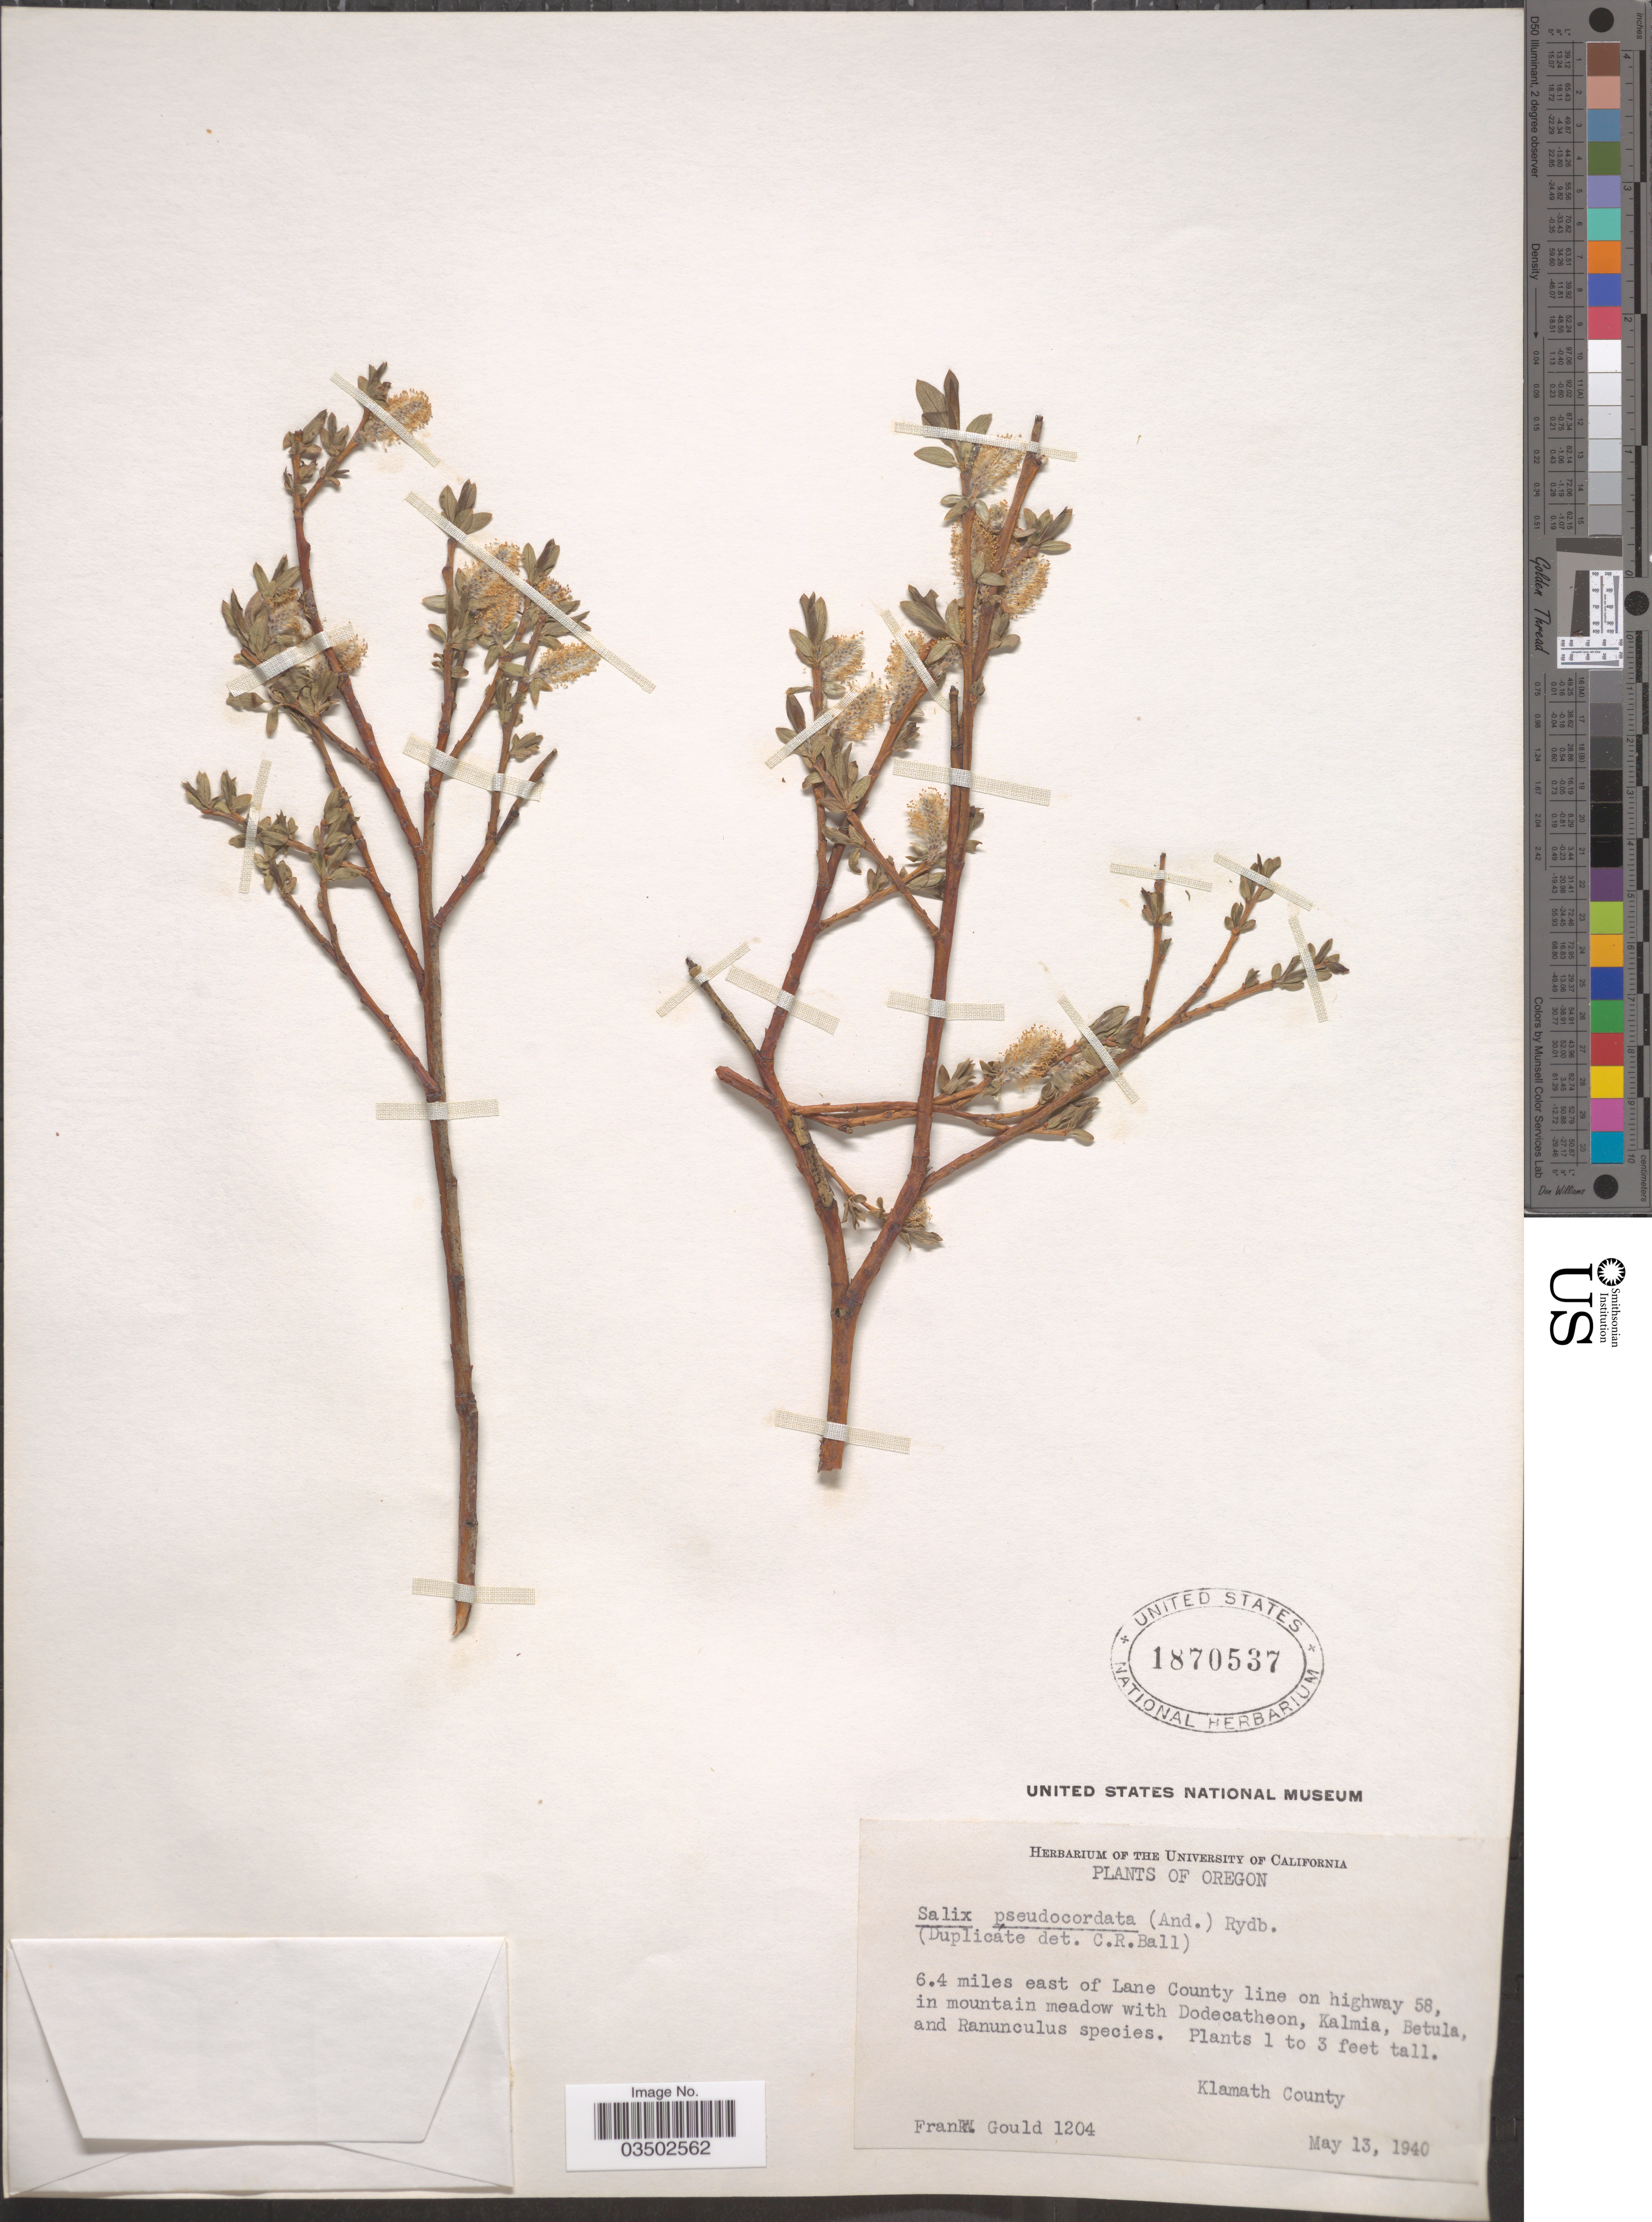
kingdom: Plantae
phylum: Tracheophyta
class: Magnoliopsida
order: Malpighiales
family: Salicaceae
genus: Salix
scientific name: Salix pseudocordata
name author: (Andersson) Andersson ex Rydb.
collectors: F. W. Gould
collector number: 1204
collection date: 1940-05-13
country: United States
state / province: Oregon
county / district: Klamath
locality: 6.4 miles east of Lane County line on highway 58, in mountain meadow. Klamath County.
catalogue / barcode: US 1870537